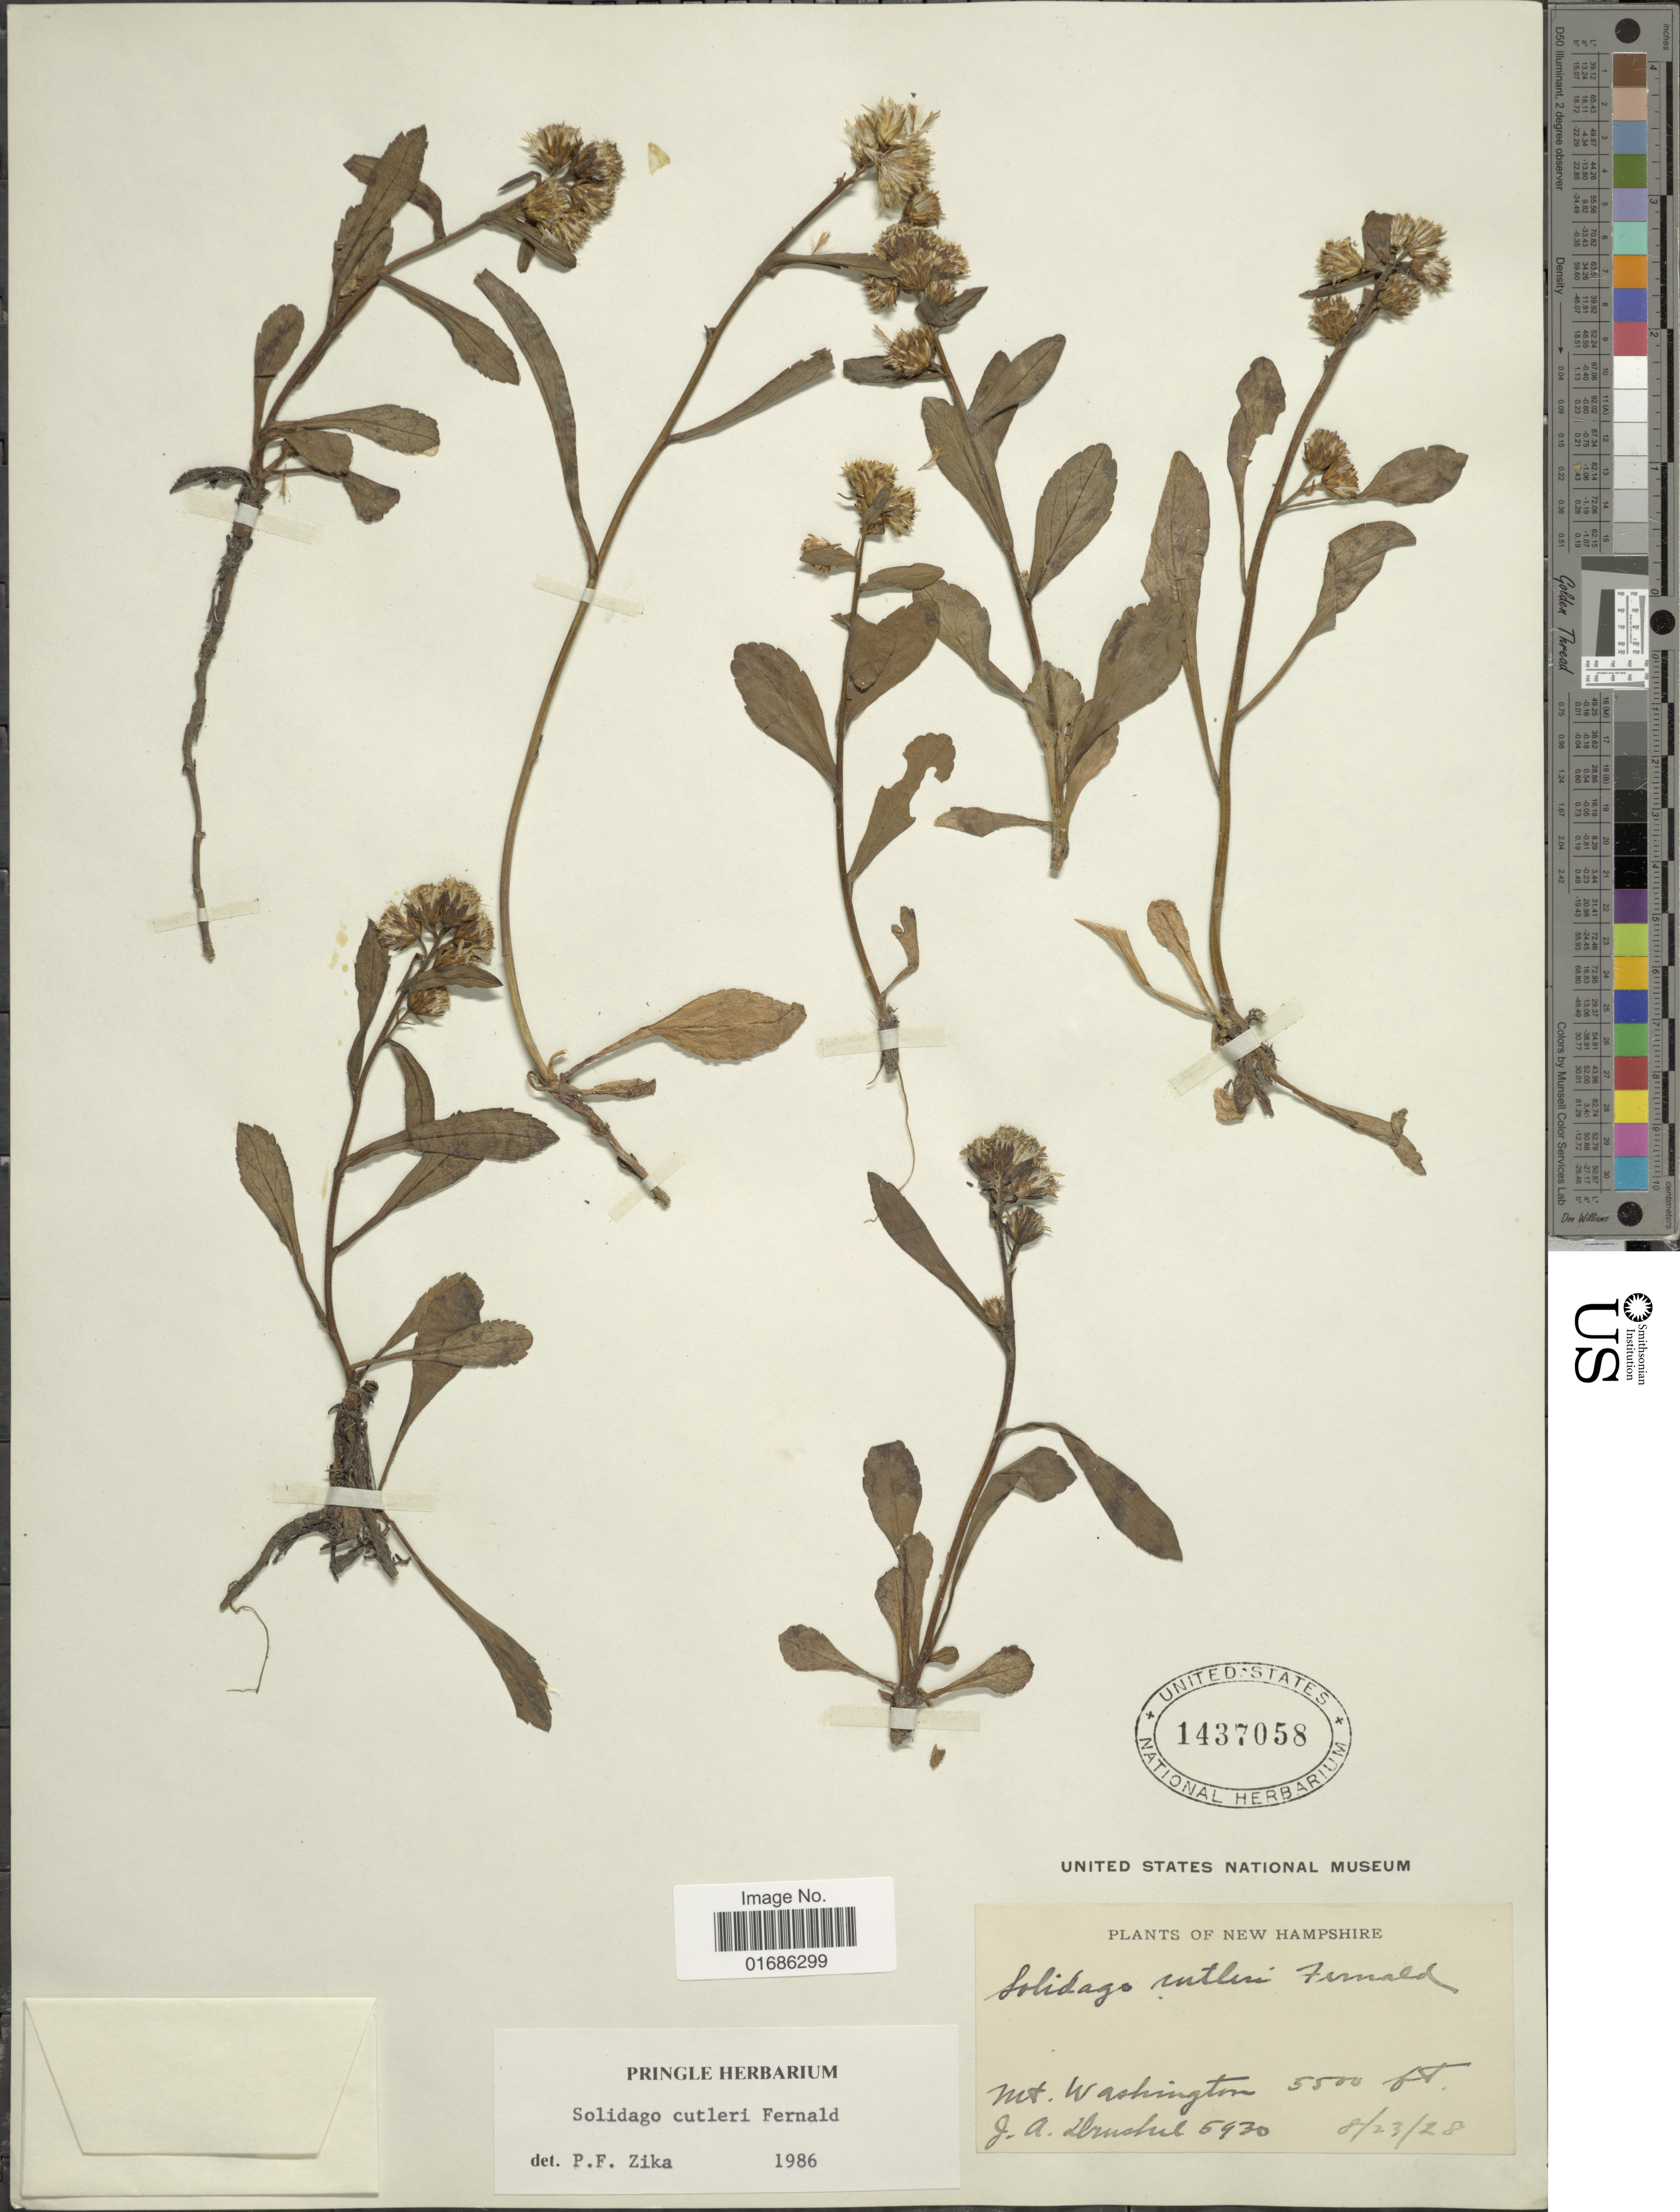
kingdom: Plantae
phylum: Tracheophyta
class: Magnoliopsida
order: Asterales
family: Asteraceae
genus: Solidago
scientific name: Solidago cutleri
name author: Fernald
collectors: J. A. Drushel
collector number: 5930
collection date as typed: Transcribed d/m/y: 23/8/28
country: United States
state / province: New Hampshire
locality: Mt Washington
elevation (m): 1676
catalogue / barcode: US 1437058